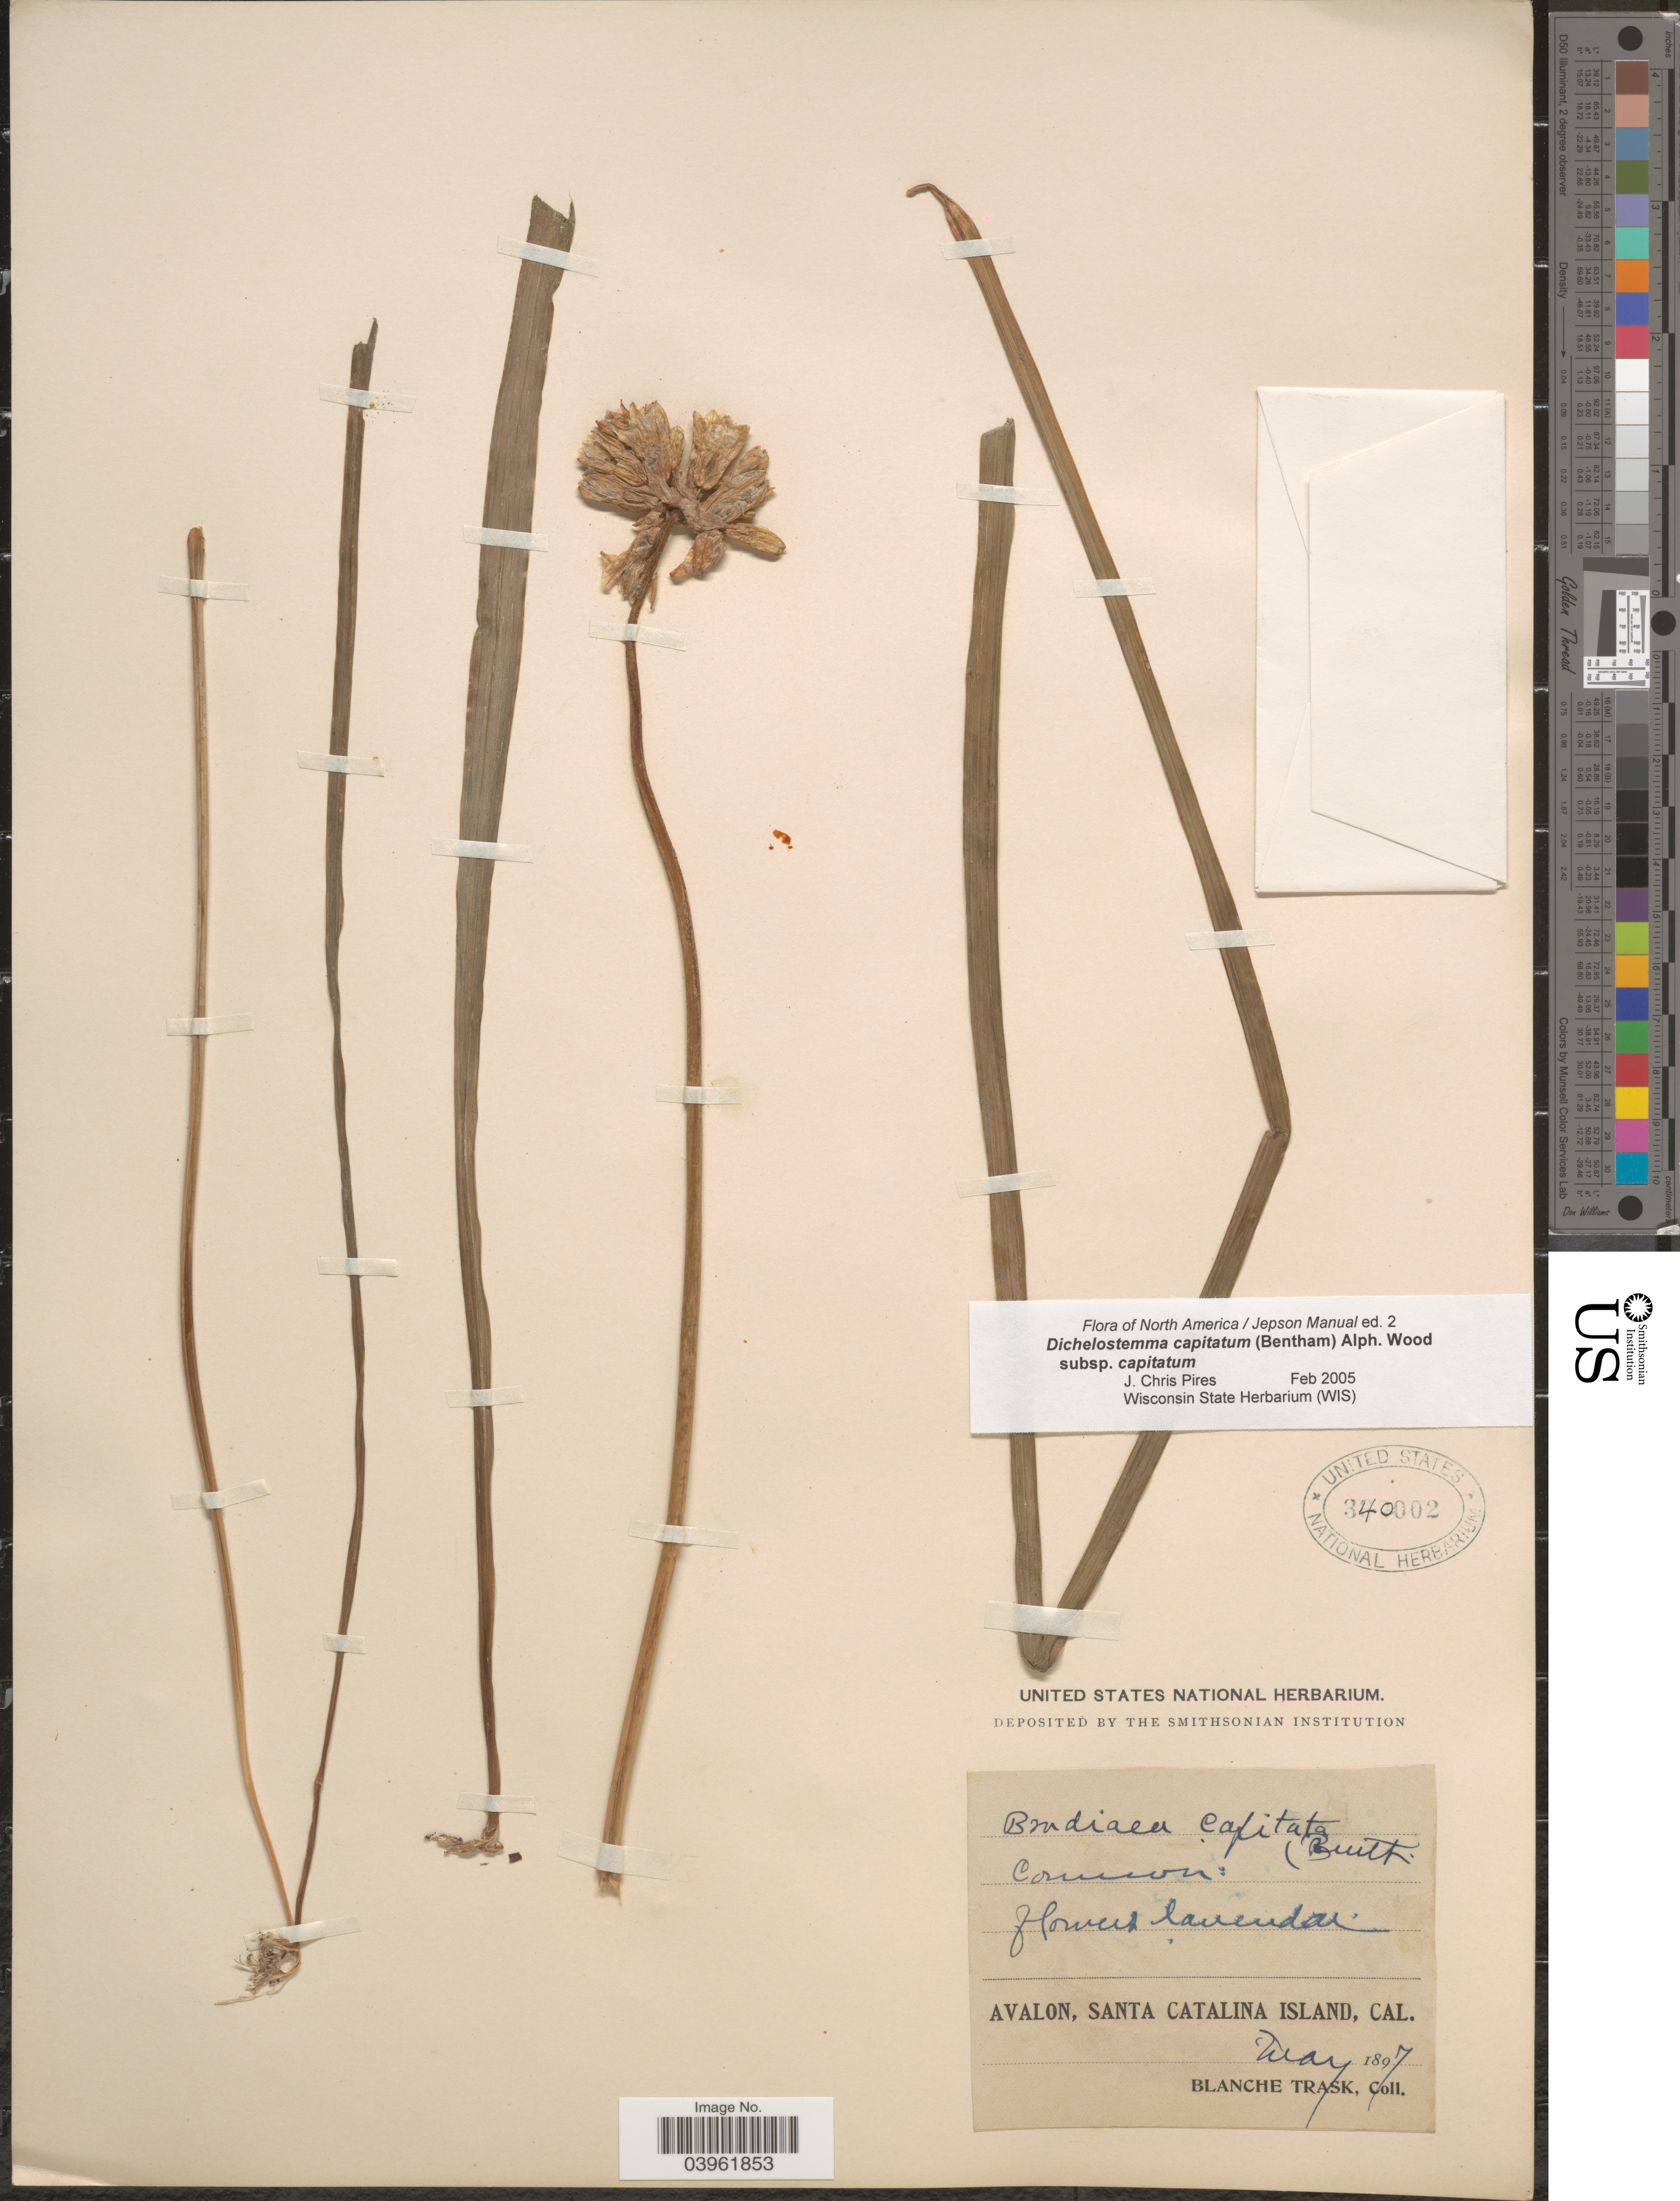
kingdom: Plantae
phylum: Tracheophyta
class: Liliopsida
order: Asparagales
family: Asparagaceae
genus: Dichelostemma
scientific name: Dichelostemma capitatum subsp. capitatum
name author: (Benth.) Alph. Wood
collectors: B. Trask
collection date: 1897-05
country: United States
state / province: California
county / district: Los Angeles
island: Santa Catalina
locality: Avalon, Santa Catalina Island.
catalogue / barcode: US 340002